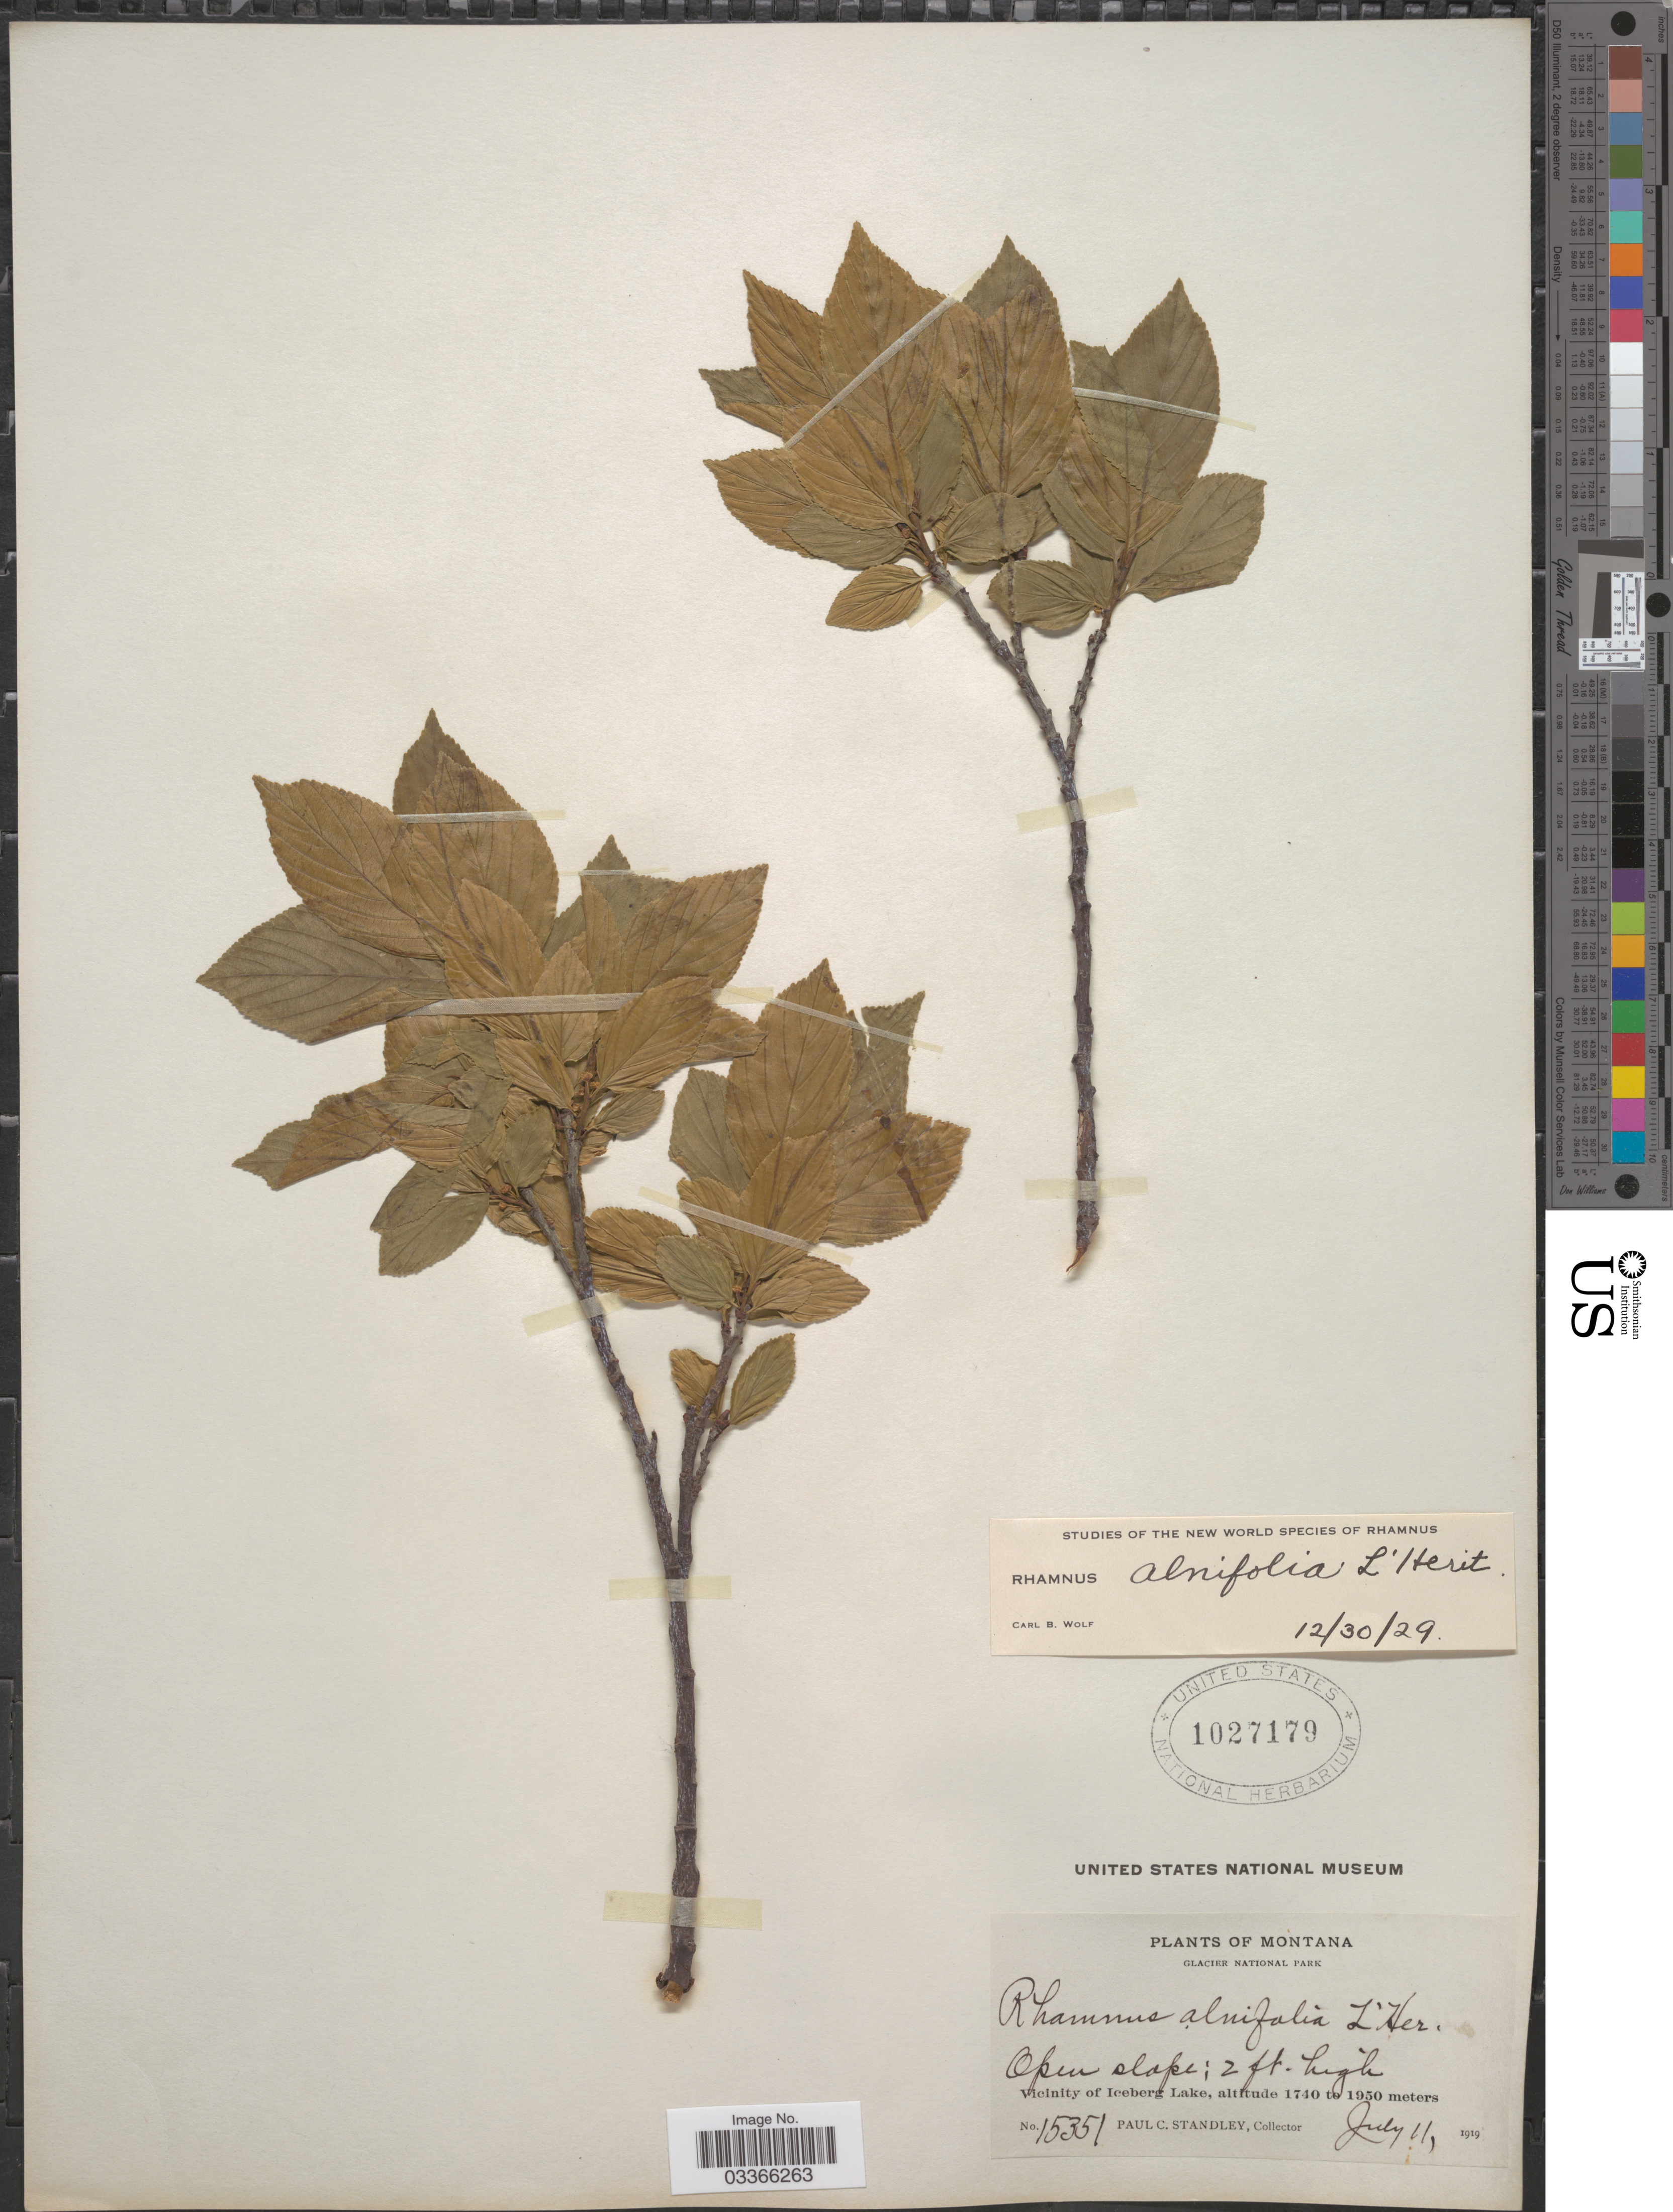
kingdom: Plantae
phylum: Tracheophyta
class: Magnoliopsida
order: Rosales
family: Rhamnaceae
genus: Rhamnus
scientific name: Rhamnus alnifolia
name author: L'Hér.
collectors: P. C. Standley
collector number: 15351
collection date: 1919-07-11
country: United States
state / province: Montana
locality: Glacier National Park, Vicinity of Iceberg Lake.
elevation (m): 1740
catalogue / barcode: US 1027179